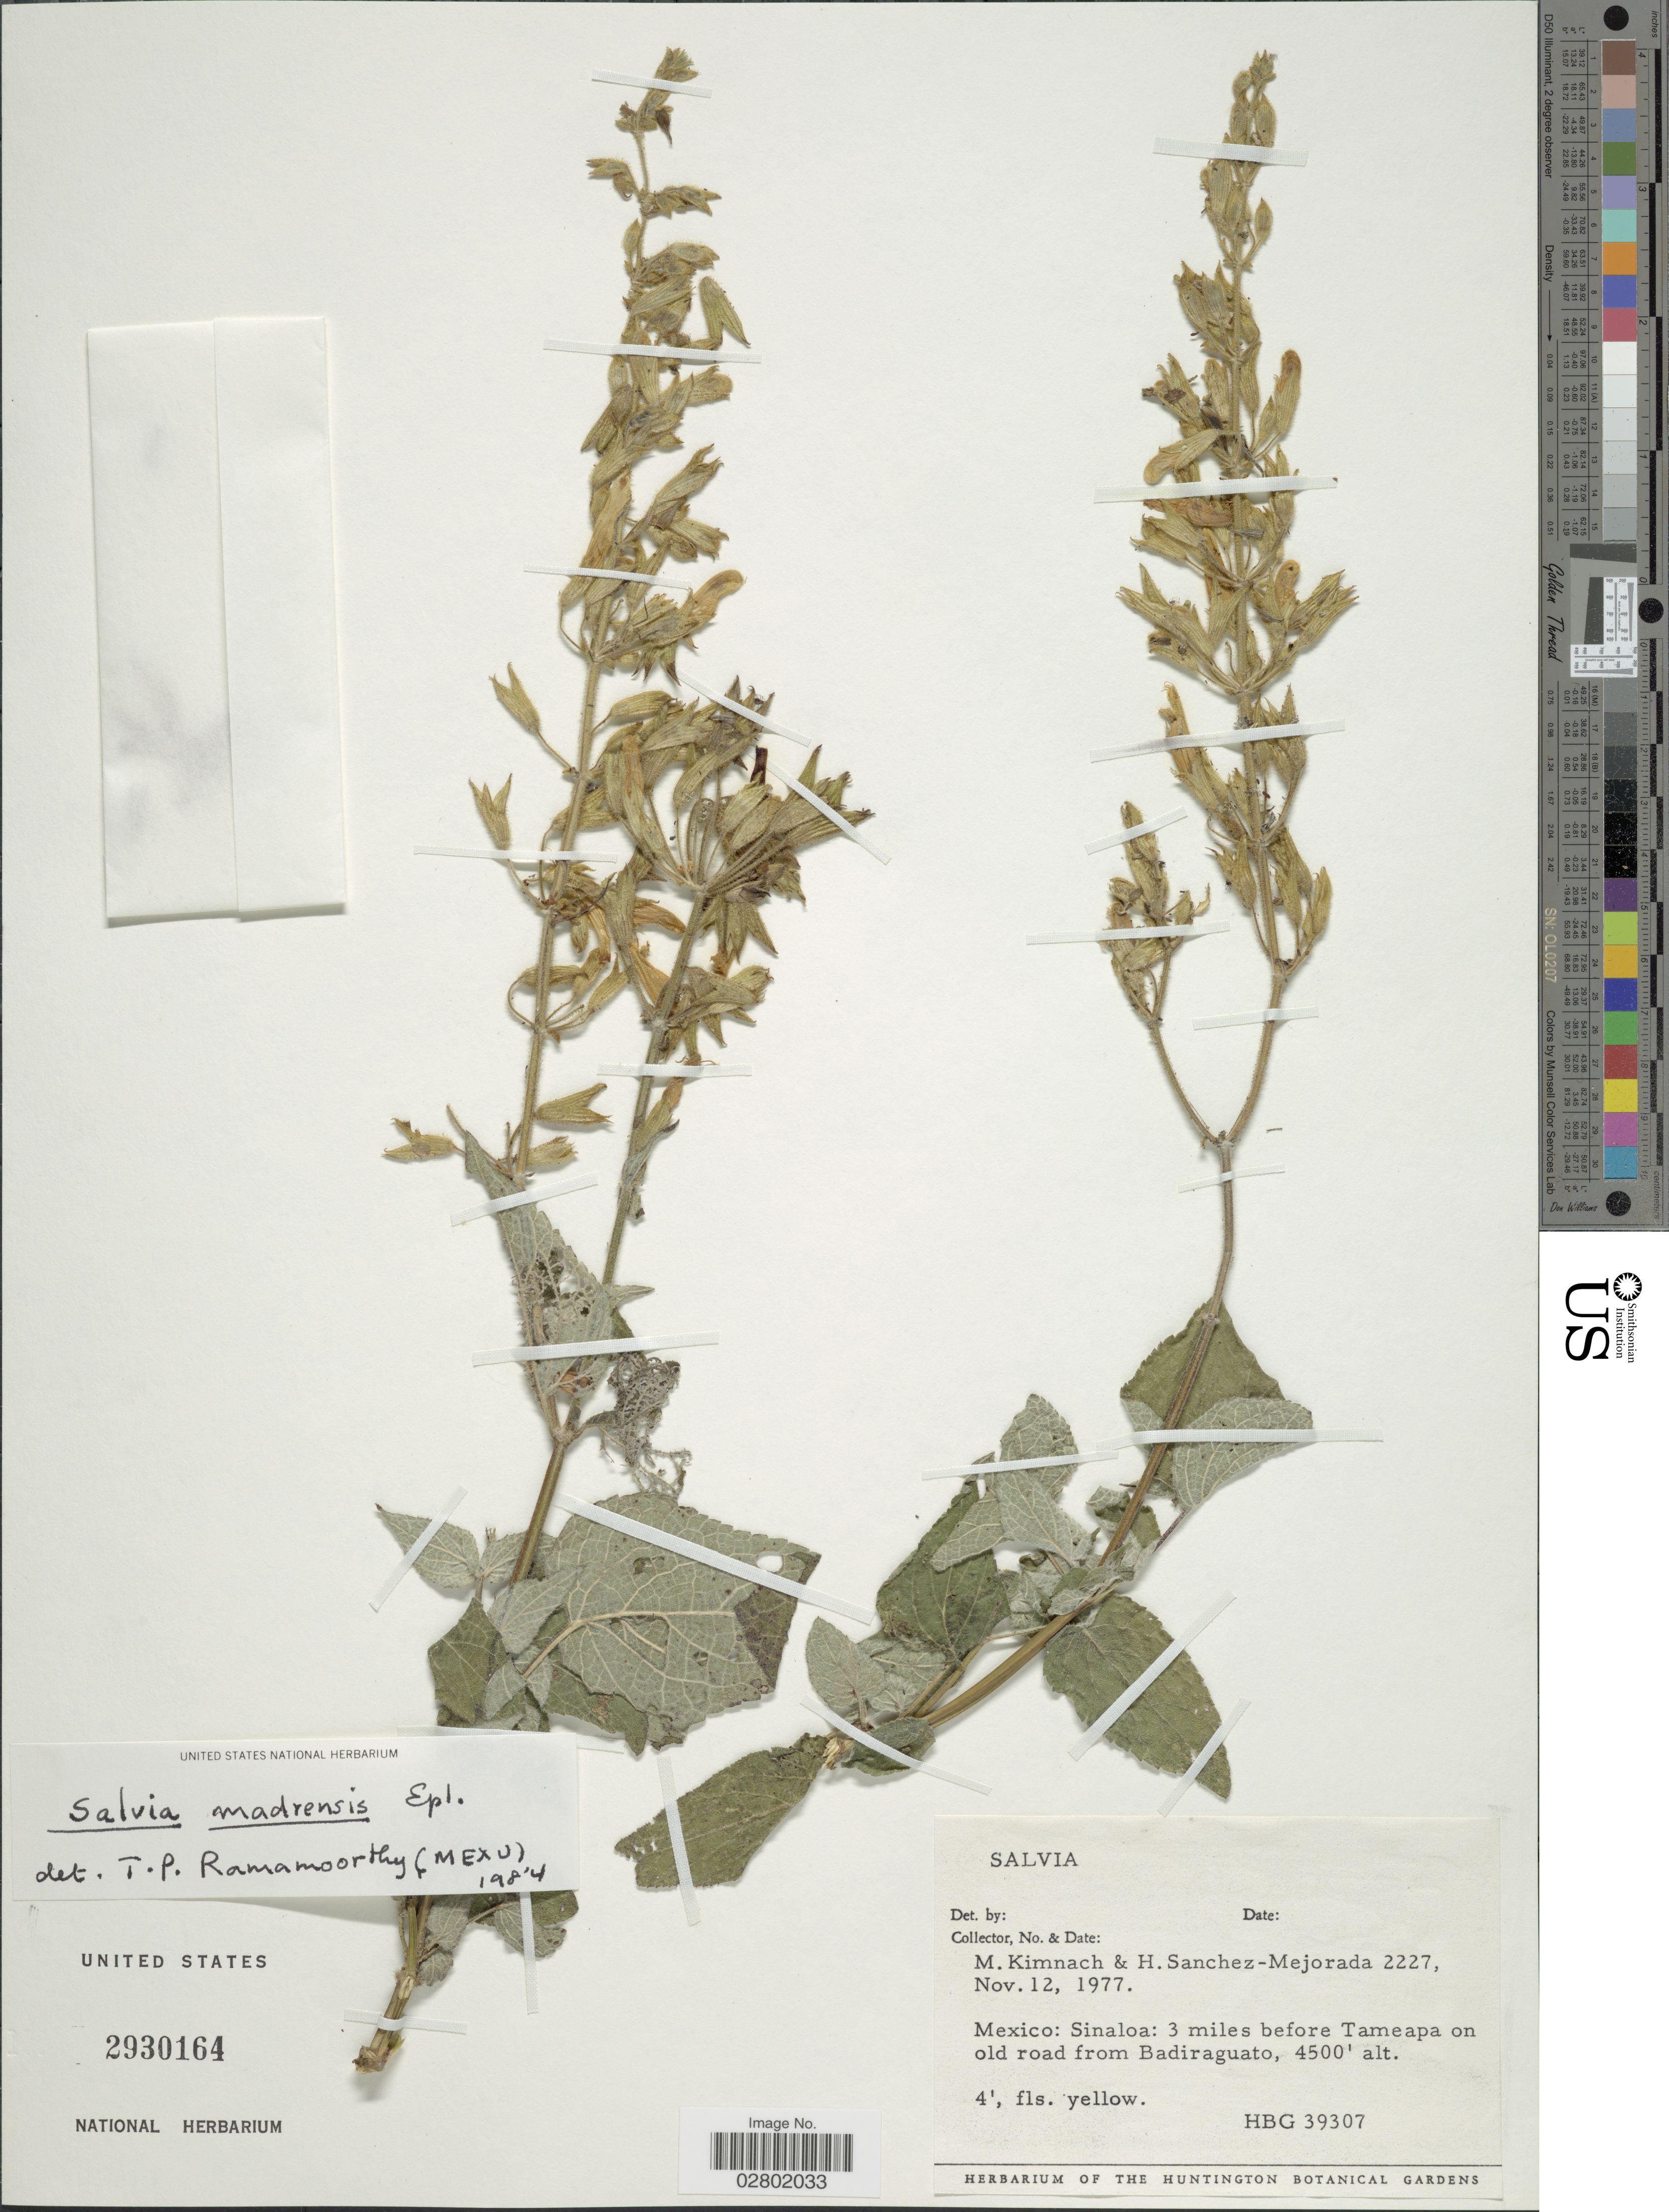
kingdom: Plantae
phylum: Tracheophyta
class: Magnoliopsida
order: Lamiales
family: Lamiaceae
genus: Salvia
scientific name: Salvia madrensis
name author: Seem.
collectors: M. W. Kimnach & H. Sánchez-Mejorada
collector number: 2227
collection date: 1977-11-12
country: Mexico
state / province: Sinaloa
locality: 3 miles before Tameapa on old road from Badiraguato.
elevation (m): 1372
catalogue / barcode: US 2930164